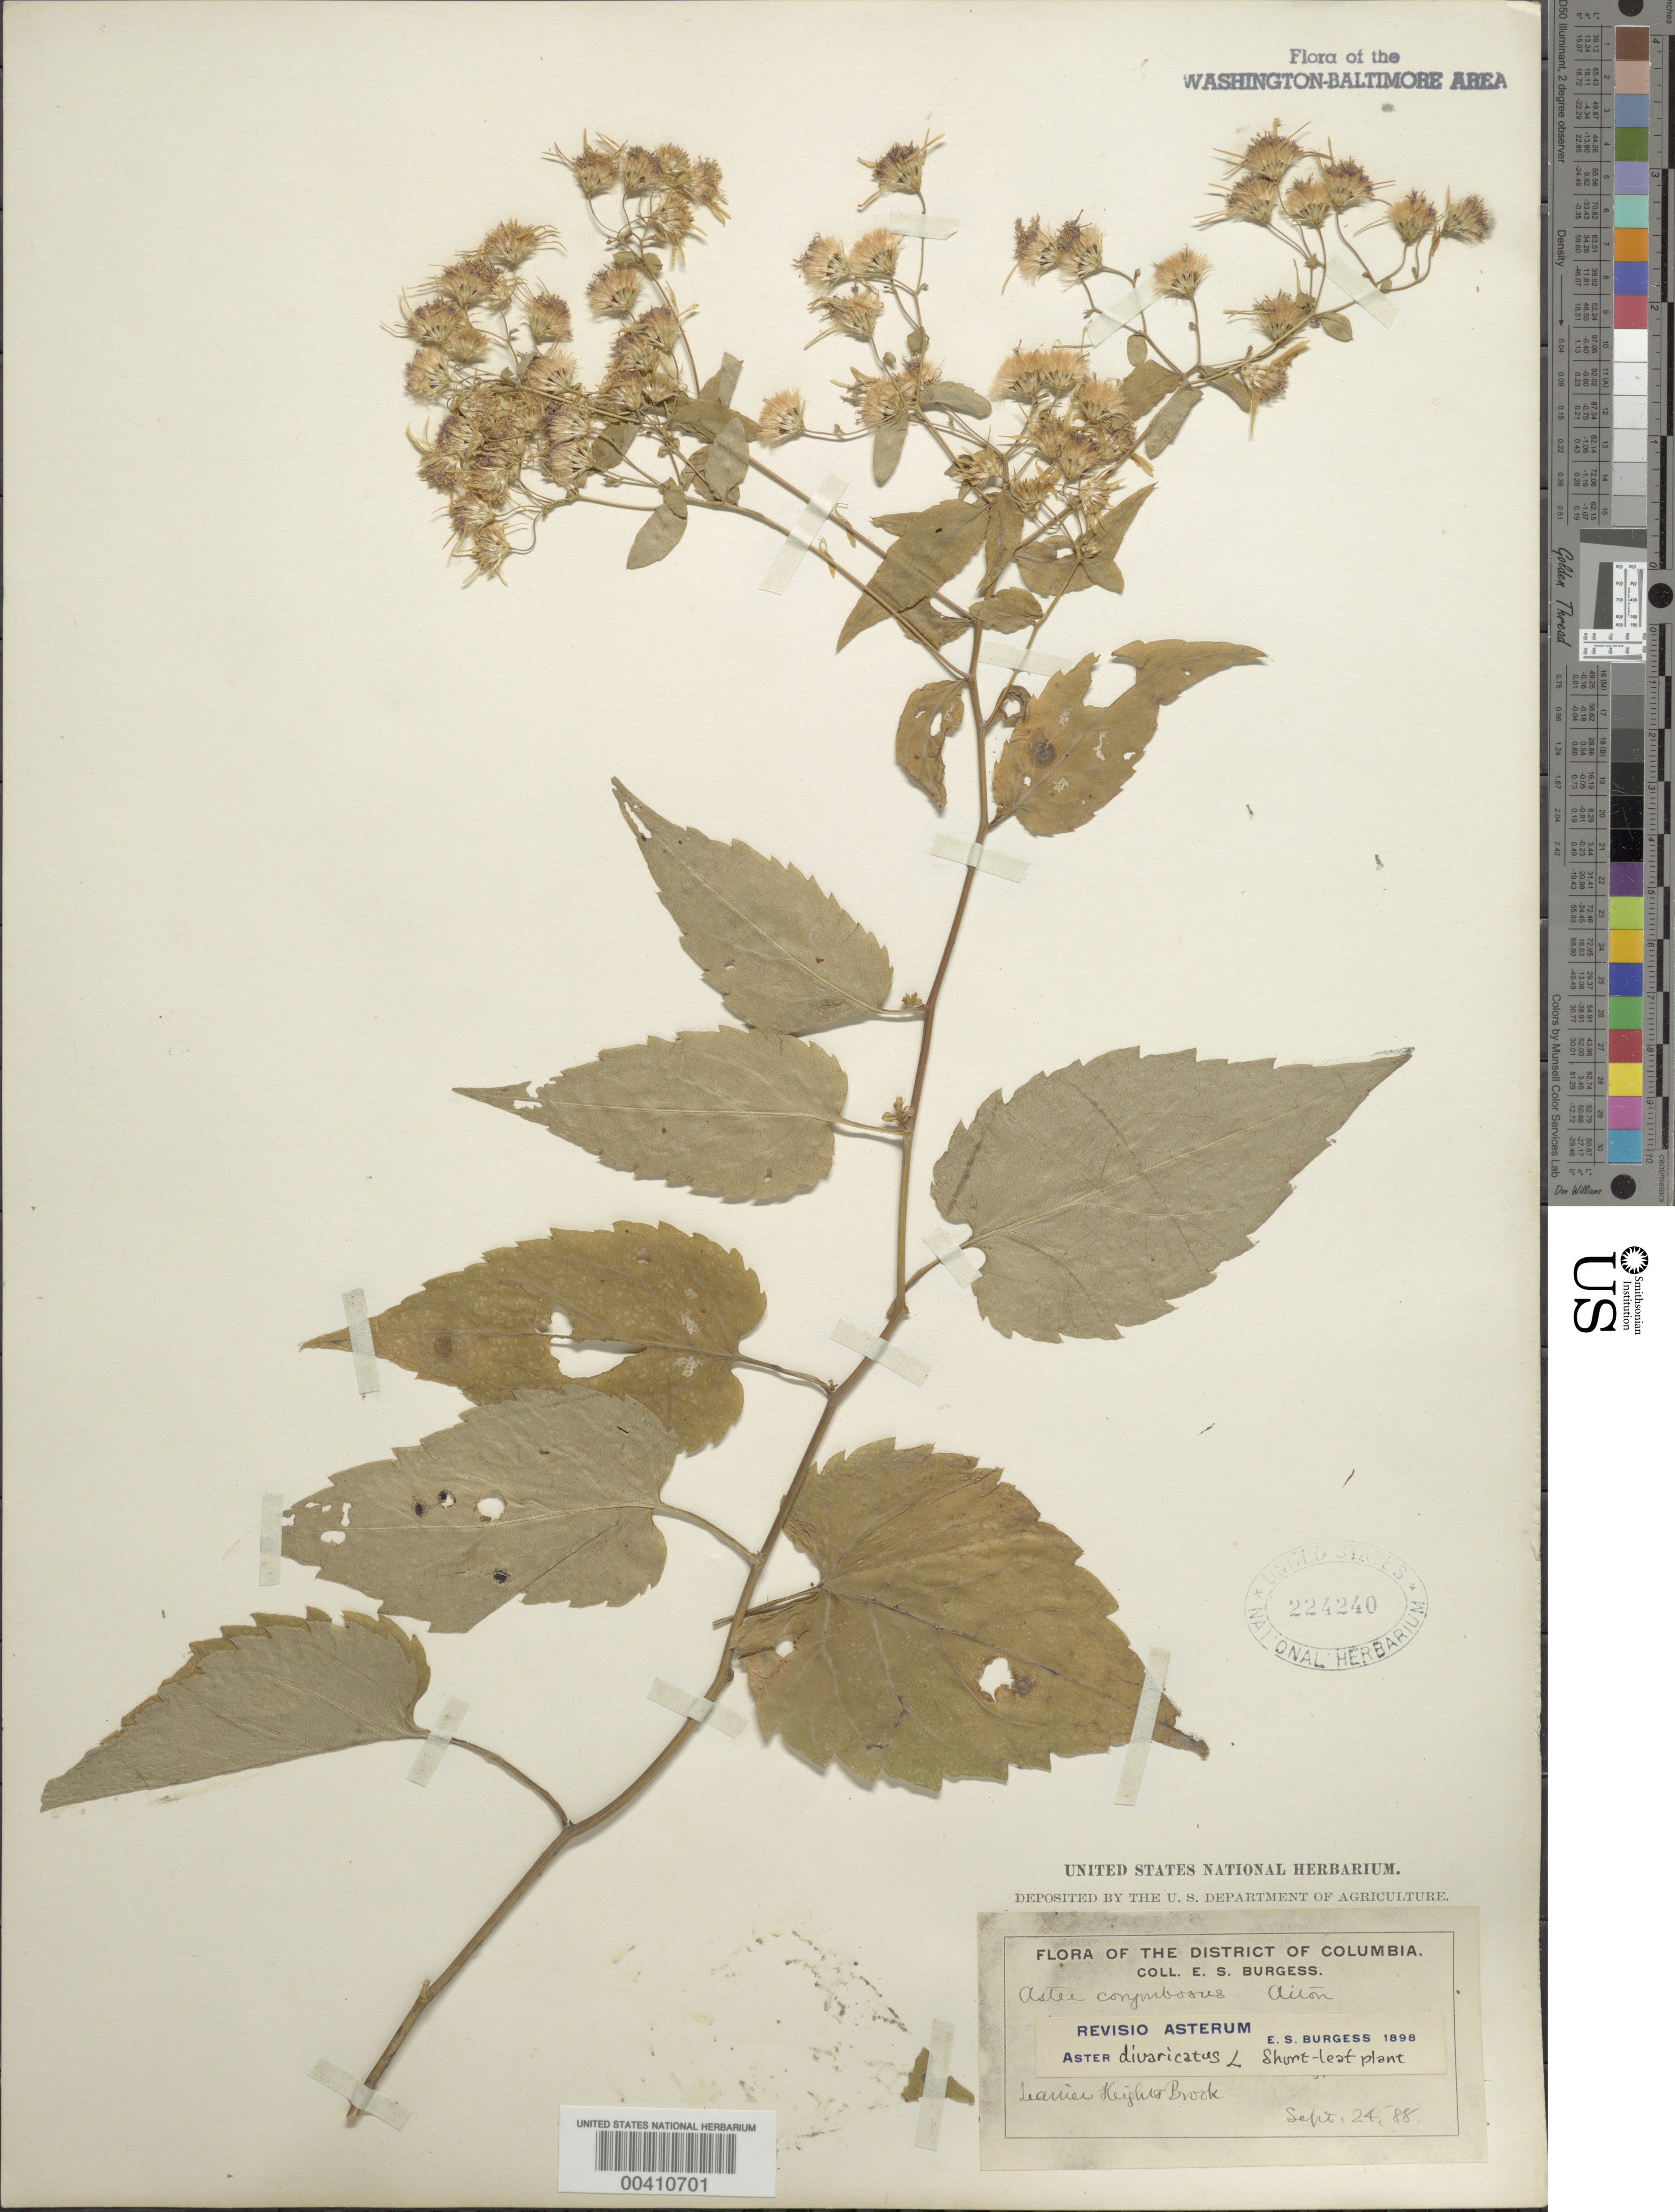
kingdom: Plantae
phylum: Tracheophyta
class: Magnoliopsida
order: Asterales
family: Asteraceae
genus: Eurybia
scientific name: Eurybia divaricata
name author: (L.) G.L. Nesom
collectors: E. Burgess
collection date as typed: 24 Sep 1888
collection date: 1888-09-24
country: United States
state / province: District of Columbia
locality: Lanier Heights Brook Rock Creek Park & vicinity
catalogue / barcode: US 224240